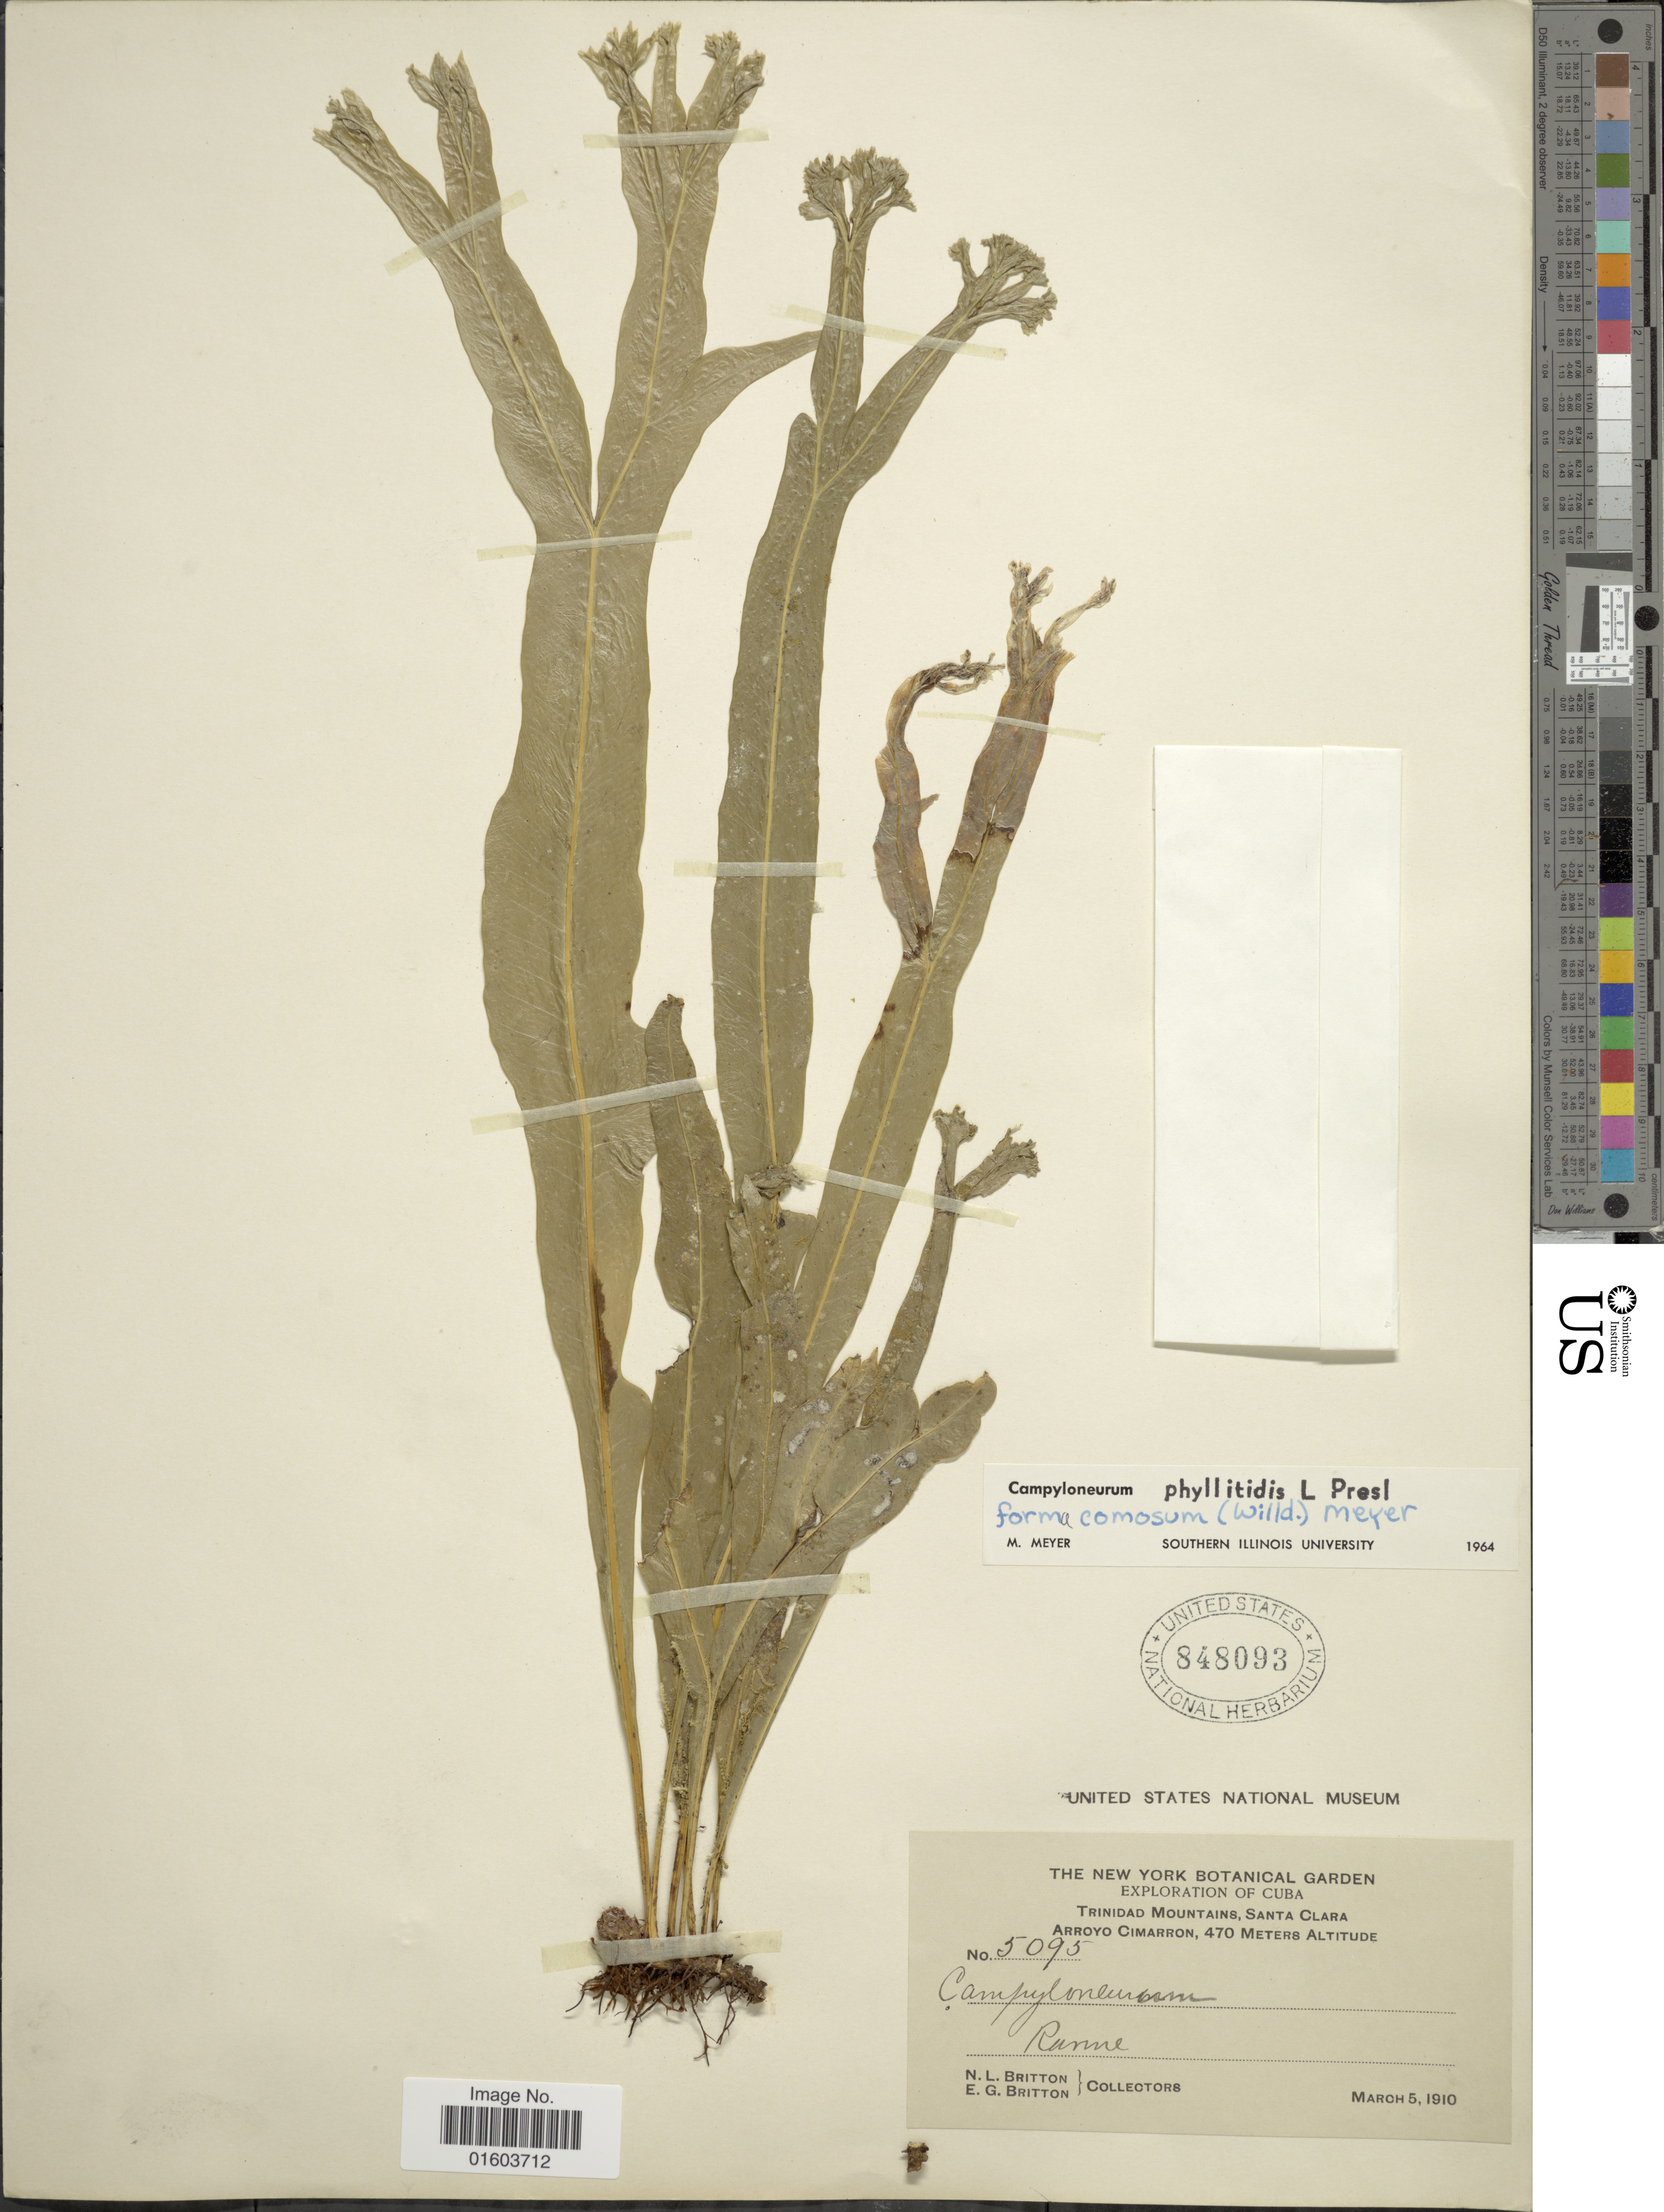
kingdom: Plantae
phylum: Tracheophyta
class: Polypodiopsida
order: Polypodiales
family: Polypodiaceae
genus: Campyloneurum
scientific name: Campyloneurum phyllitidis f. comosum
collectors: N. Britton & E. G. Britton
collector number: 5095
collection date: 1910-03-05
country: Cuba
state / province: Las Villas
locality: Trinidad Moutains, Santa Clara, Arroyo Cimarron.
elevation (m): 470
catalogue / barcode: US 848093